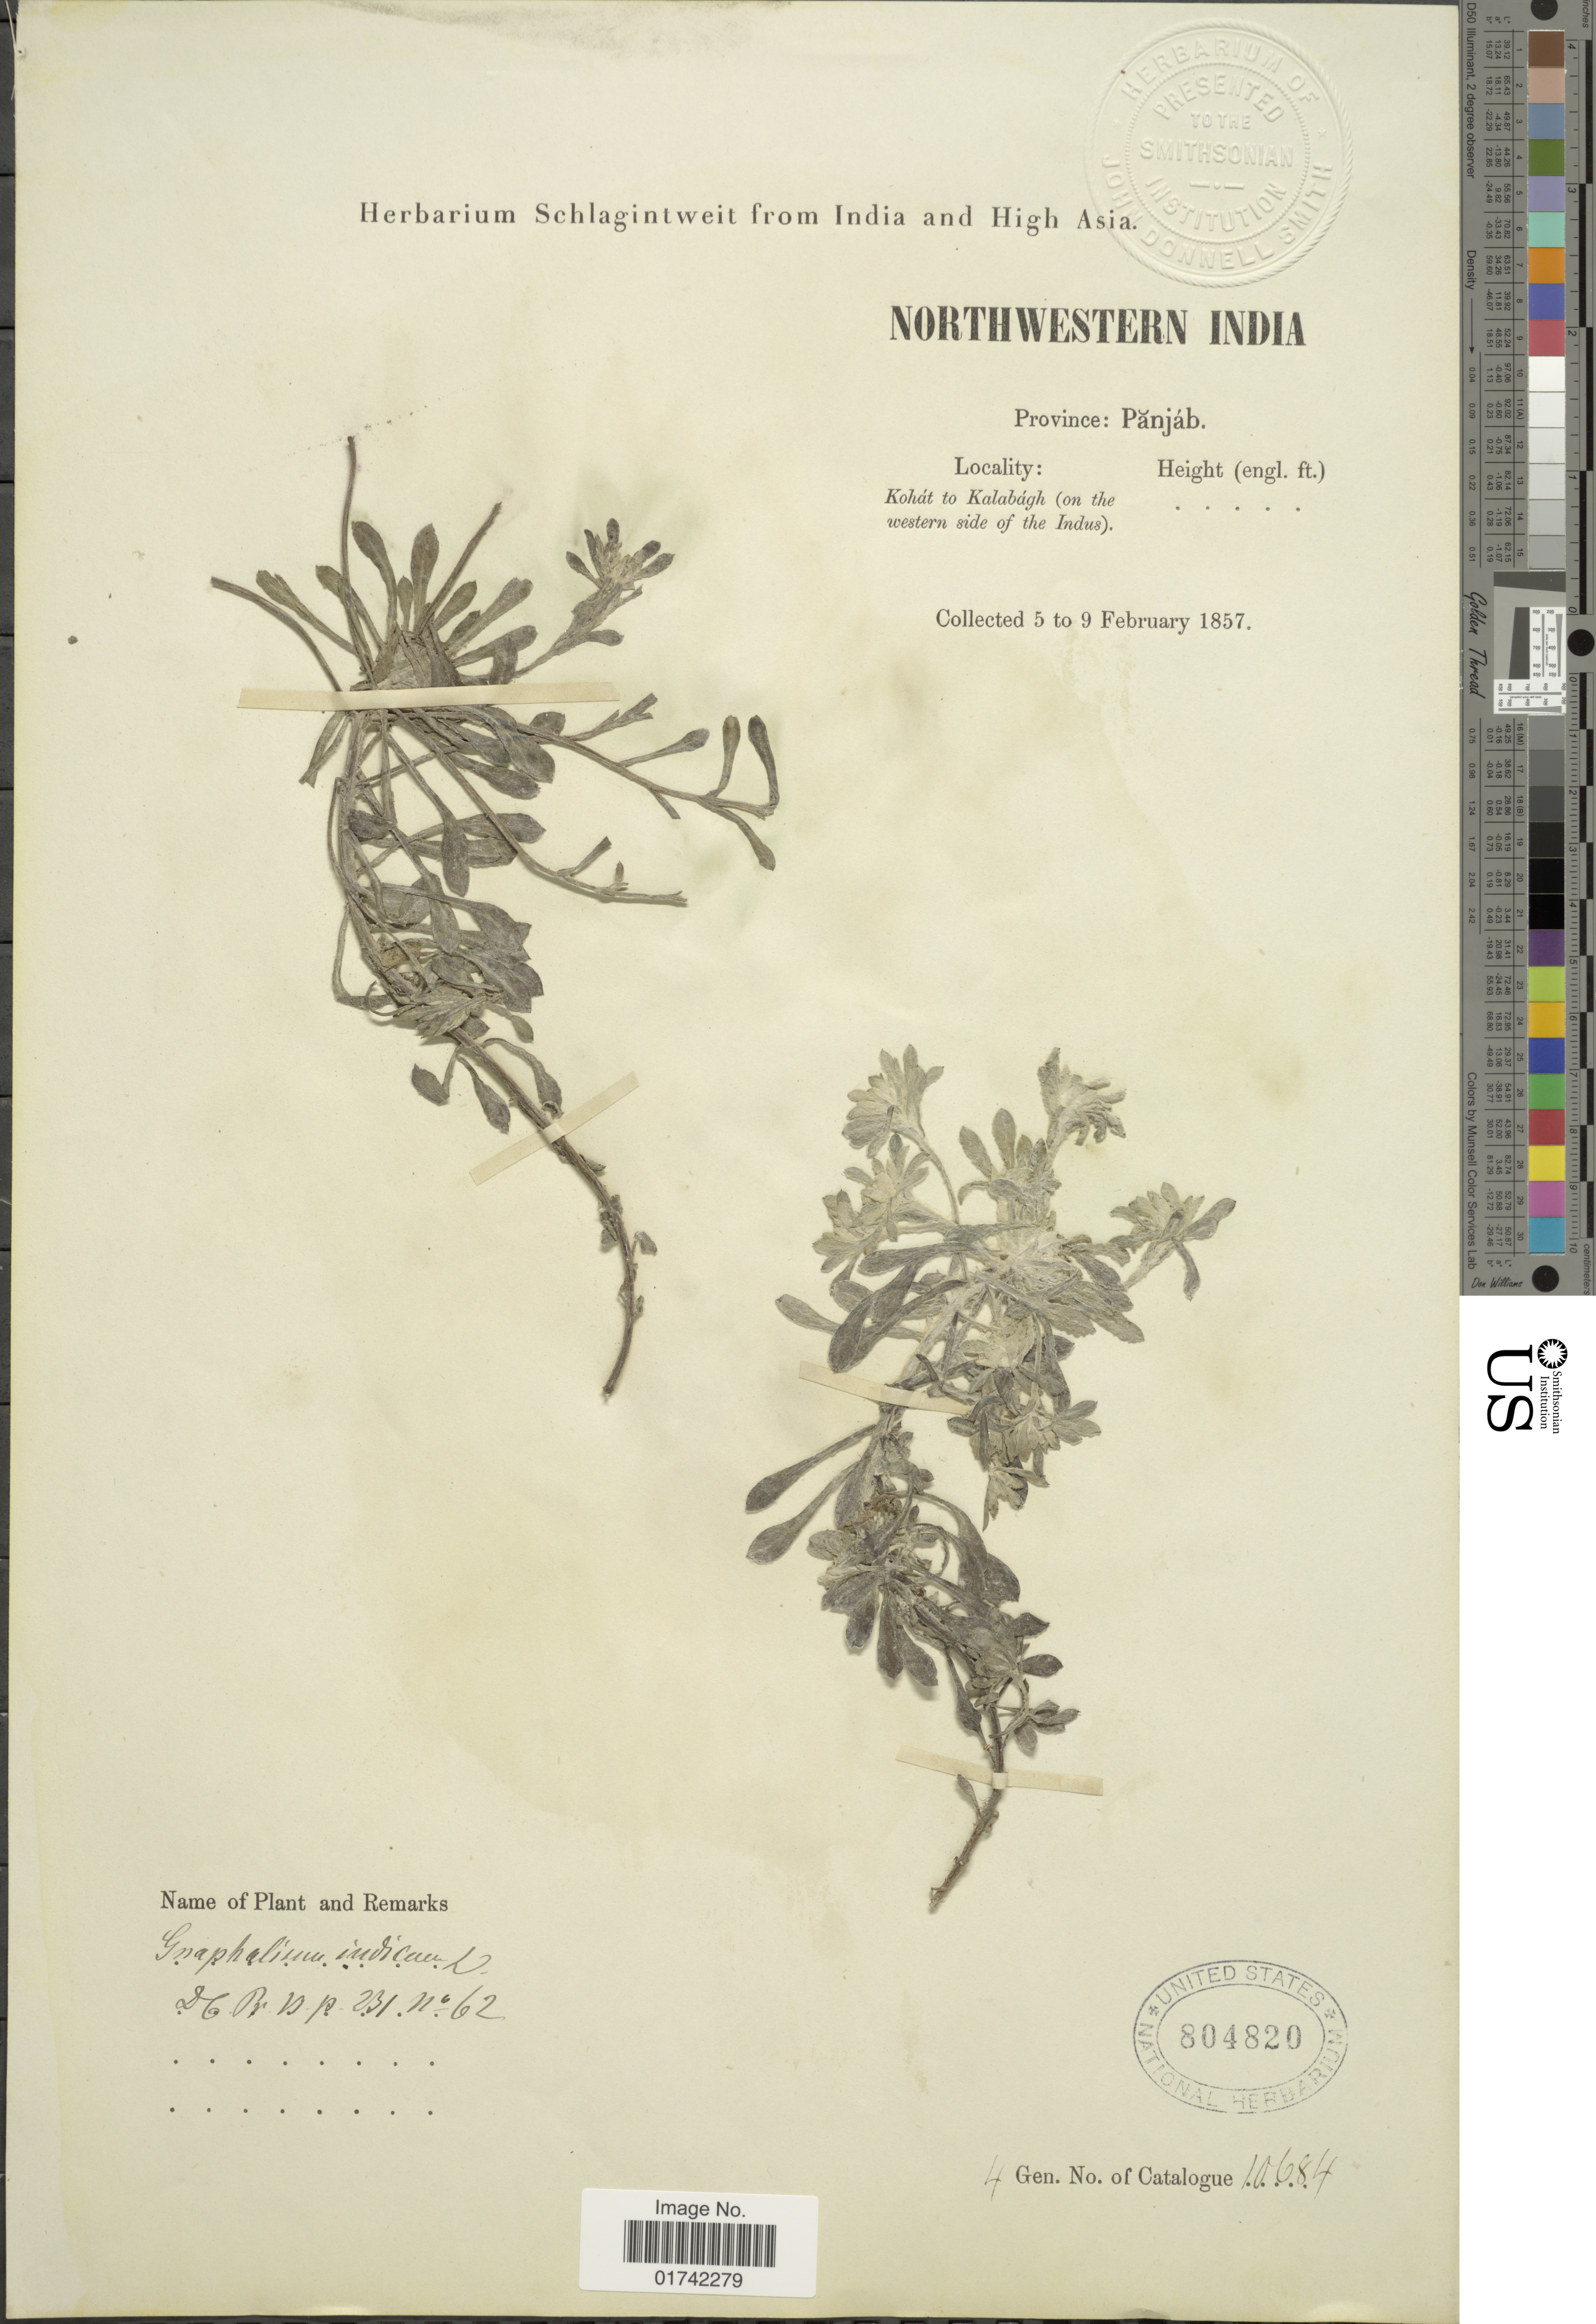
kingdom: Plantae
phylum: Tracheophyta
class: Magnoliopsida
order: Asterales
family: Asteraceae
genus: Helichrysum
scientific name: Helichrysum indicum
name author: (L.) Grierson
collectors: ex herb. Schlagintweit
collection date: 1857-02-05/1857-02-09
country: India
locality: Northwestern India, Province: Panjab, Kohat to Kalabagh (on the western side of the Indus)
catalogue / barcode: US 804820